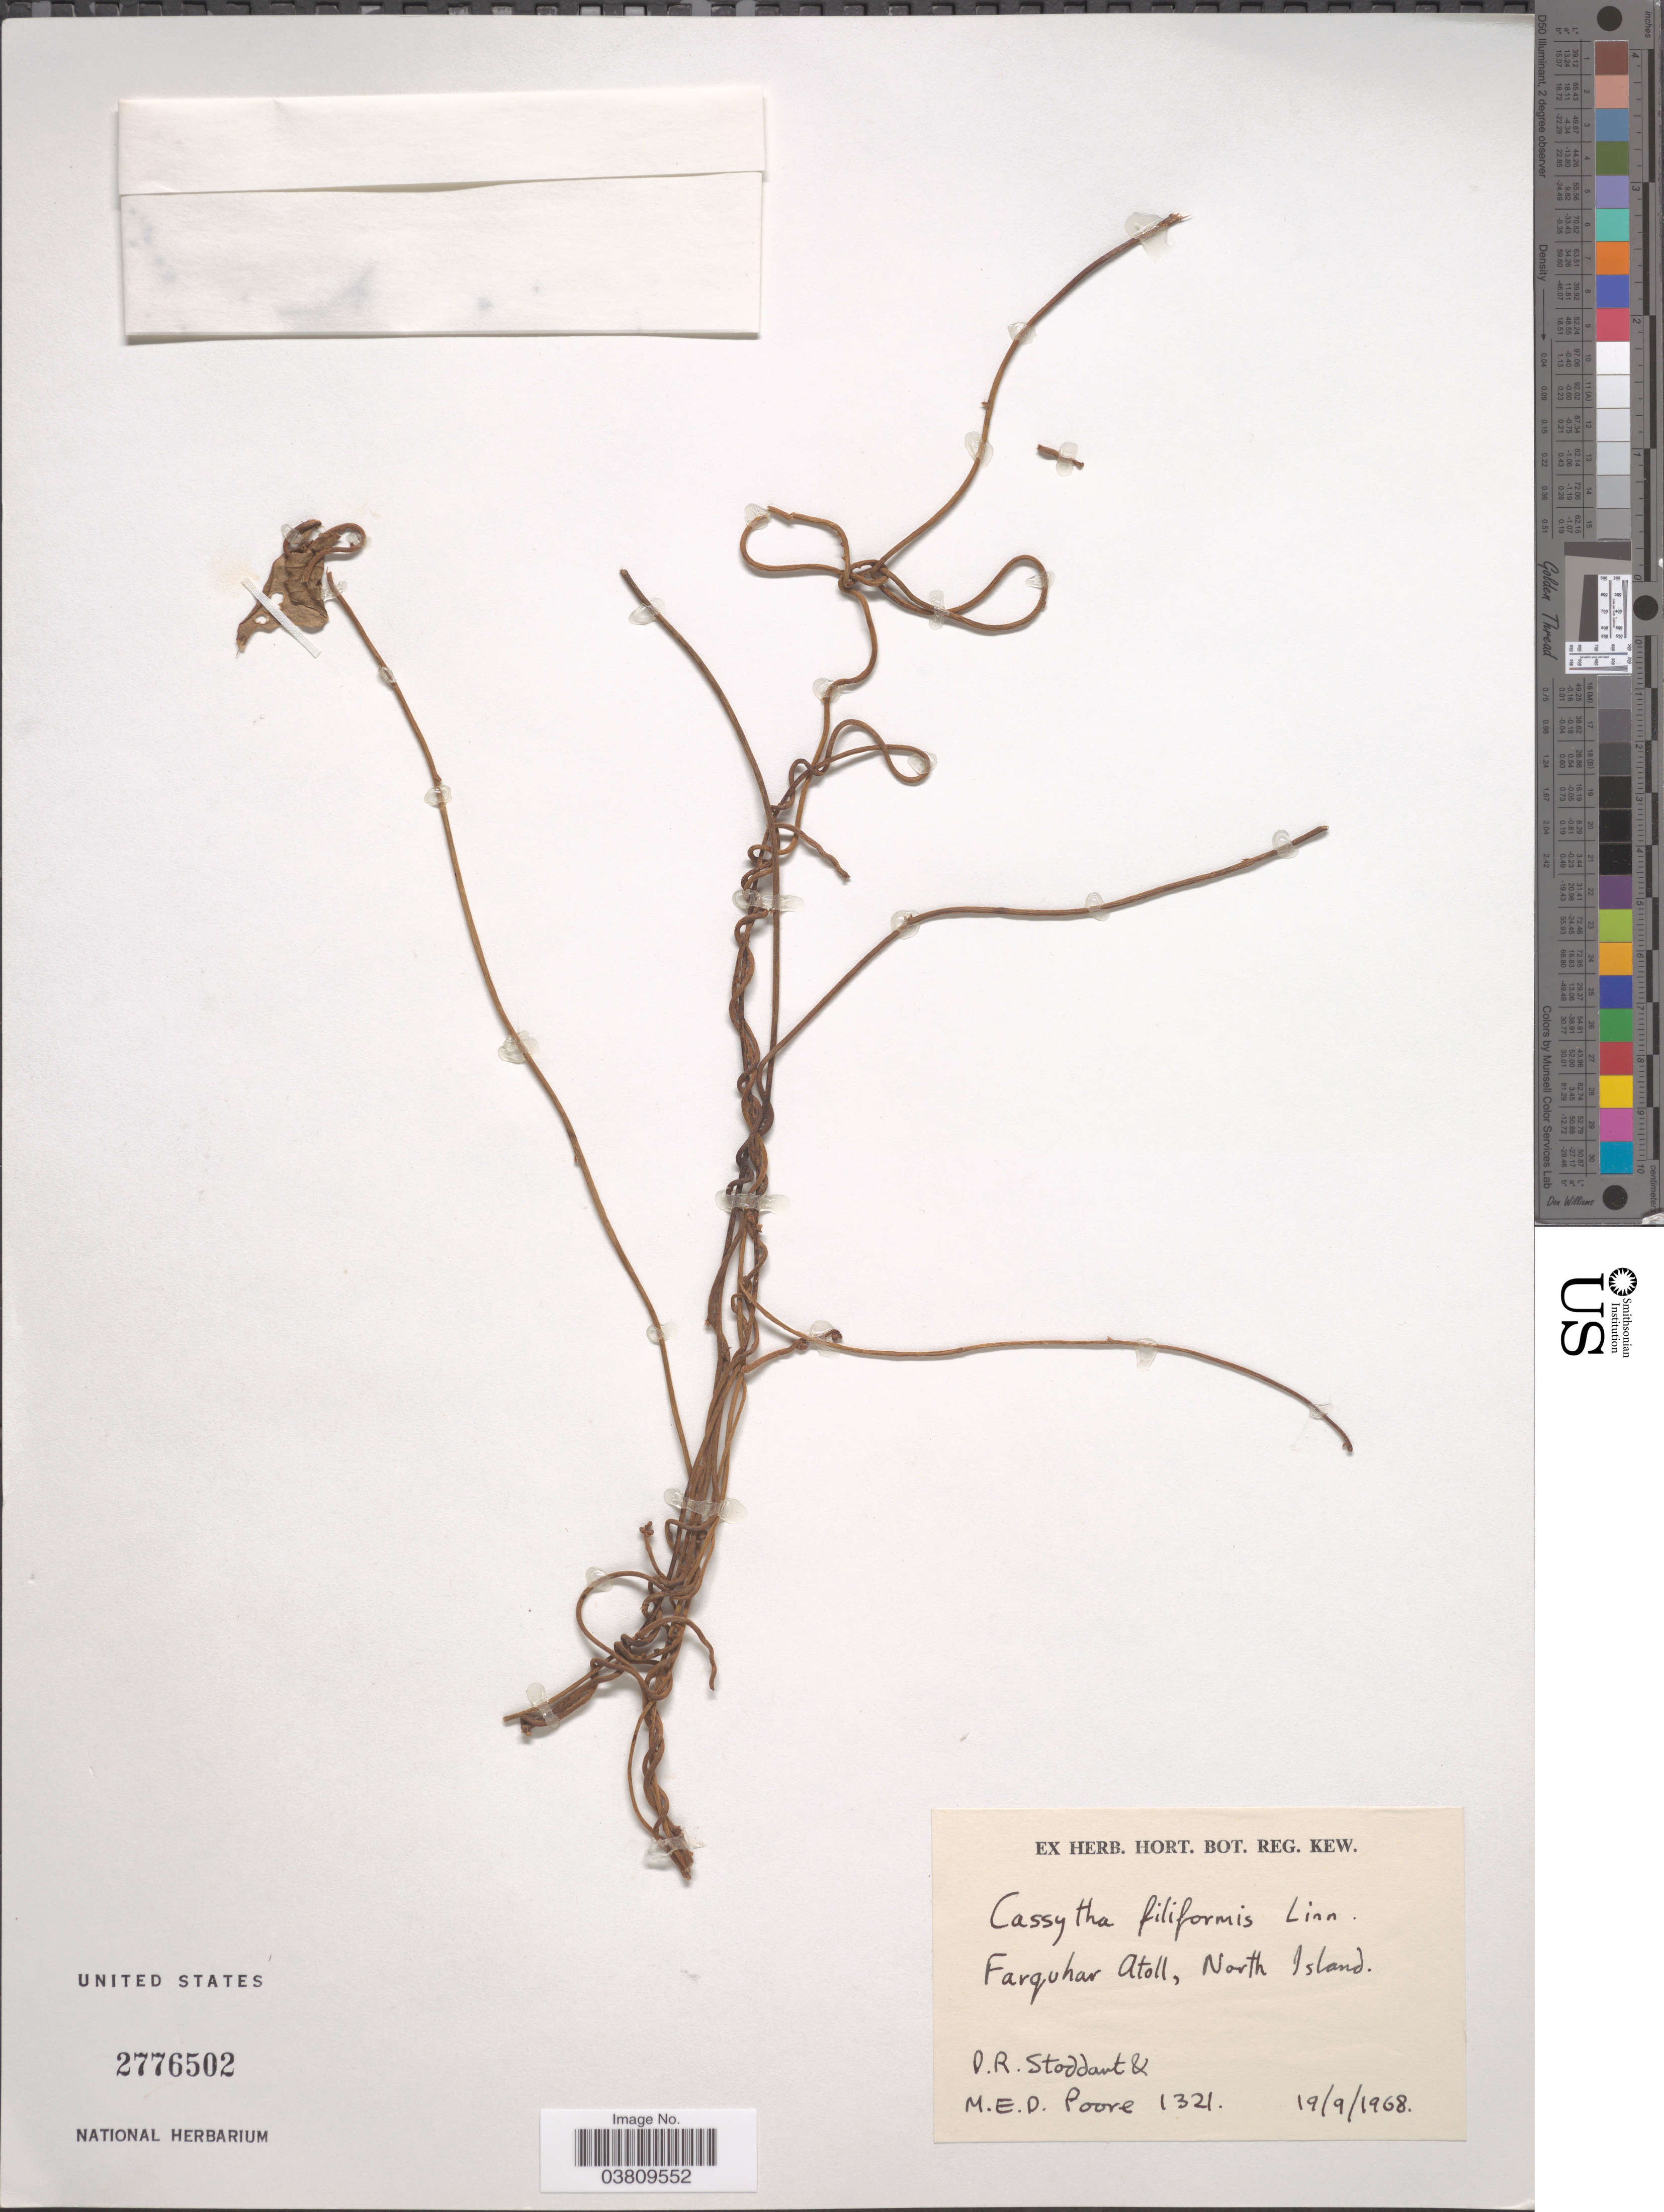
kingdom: Plantae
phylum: Tracheophyta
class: Magnoliopsida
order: Laurales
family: Lauraceae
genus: Cassytha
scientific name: Cassytha filiformis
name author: L.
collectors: D. R. Stoddart & M. E. D. Poore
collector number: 1321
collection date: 1968-09-19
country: Seychelles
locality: Farquhar Atoll, North Island.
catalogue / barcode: US 2776502